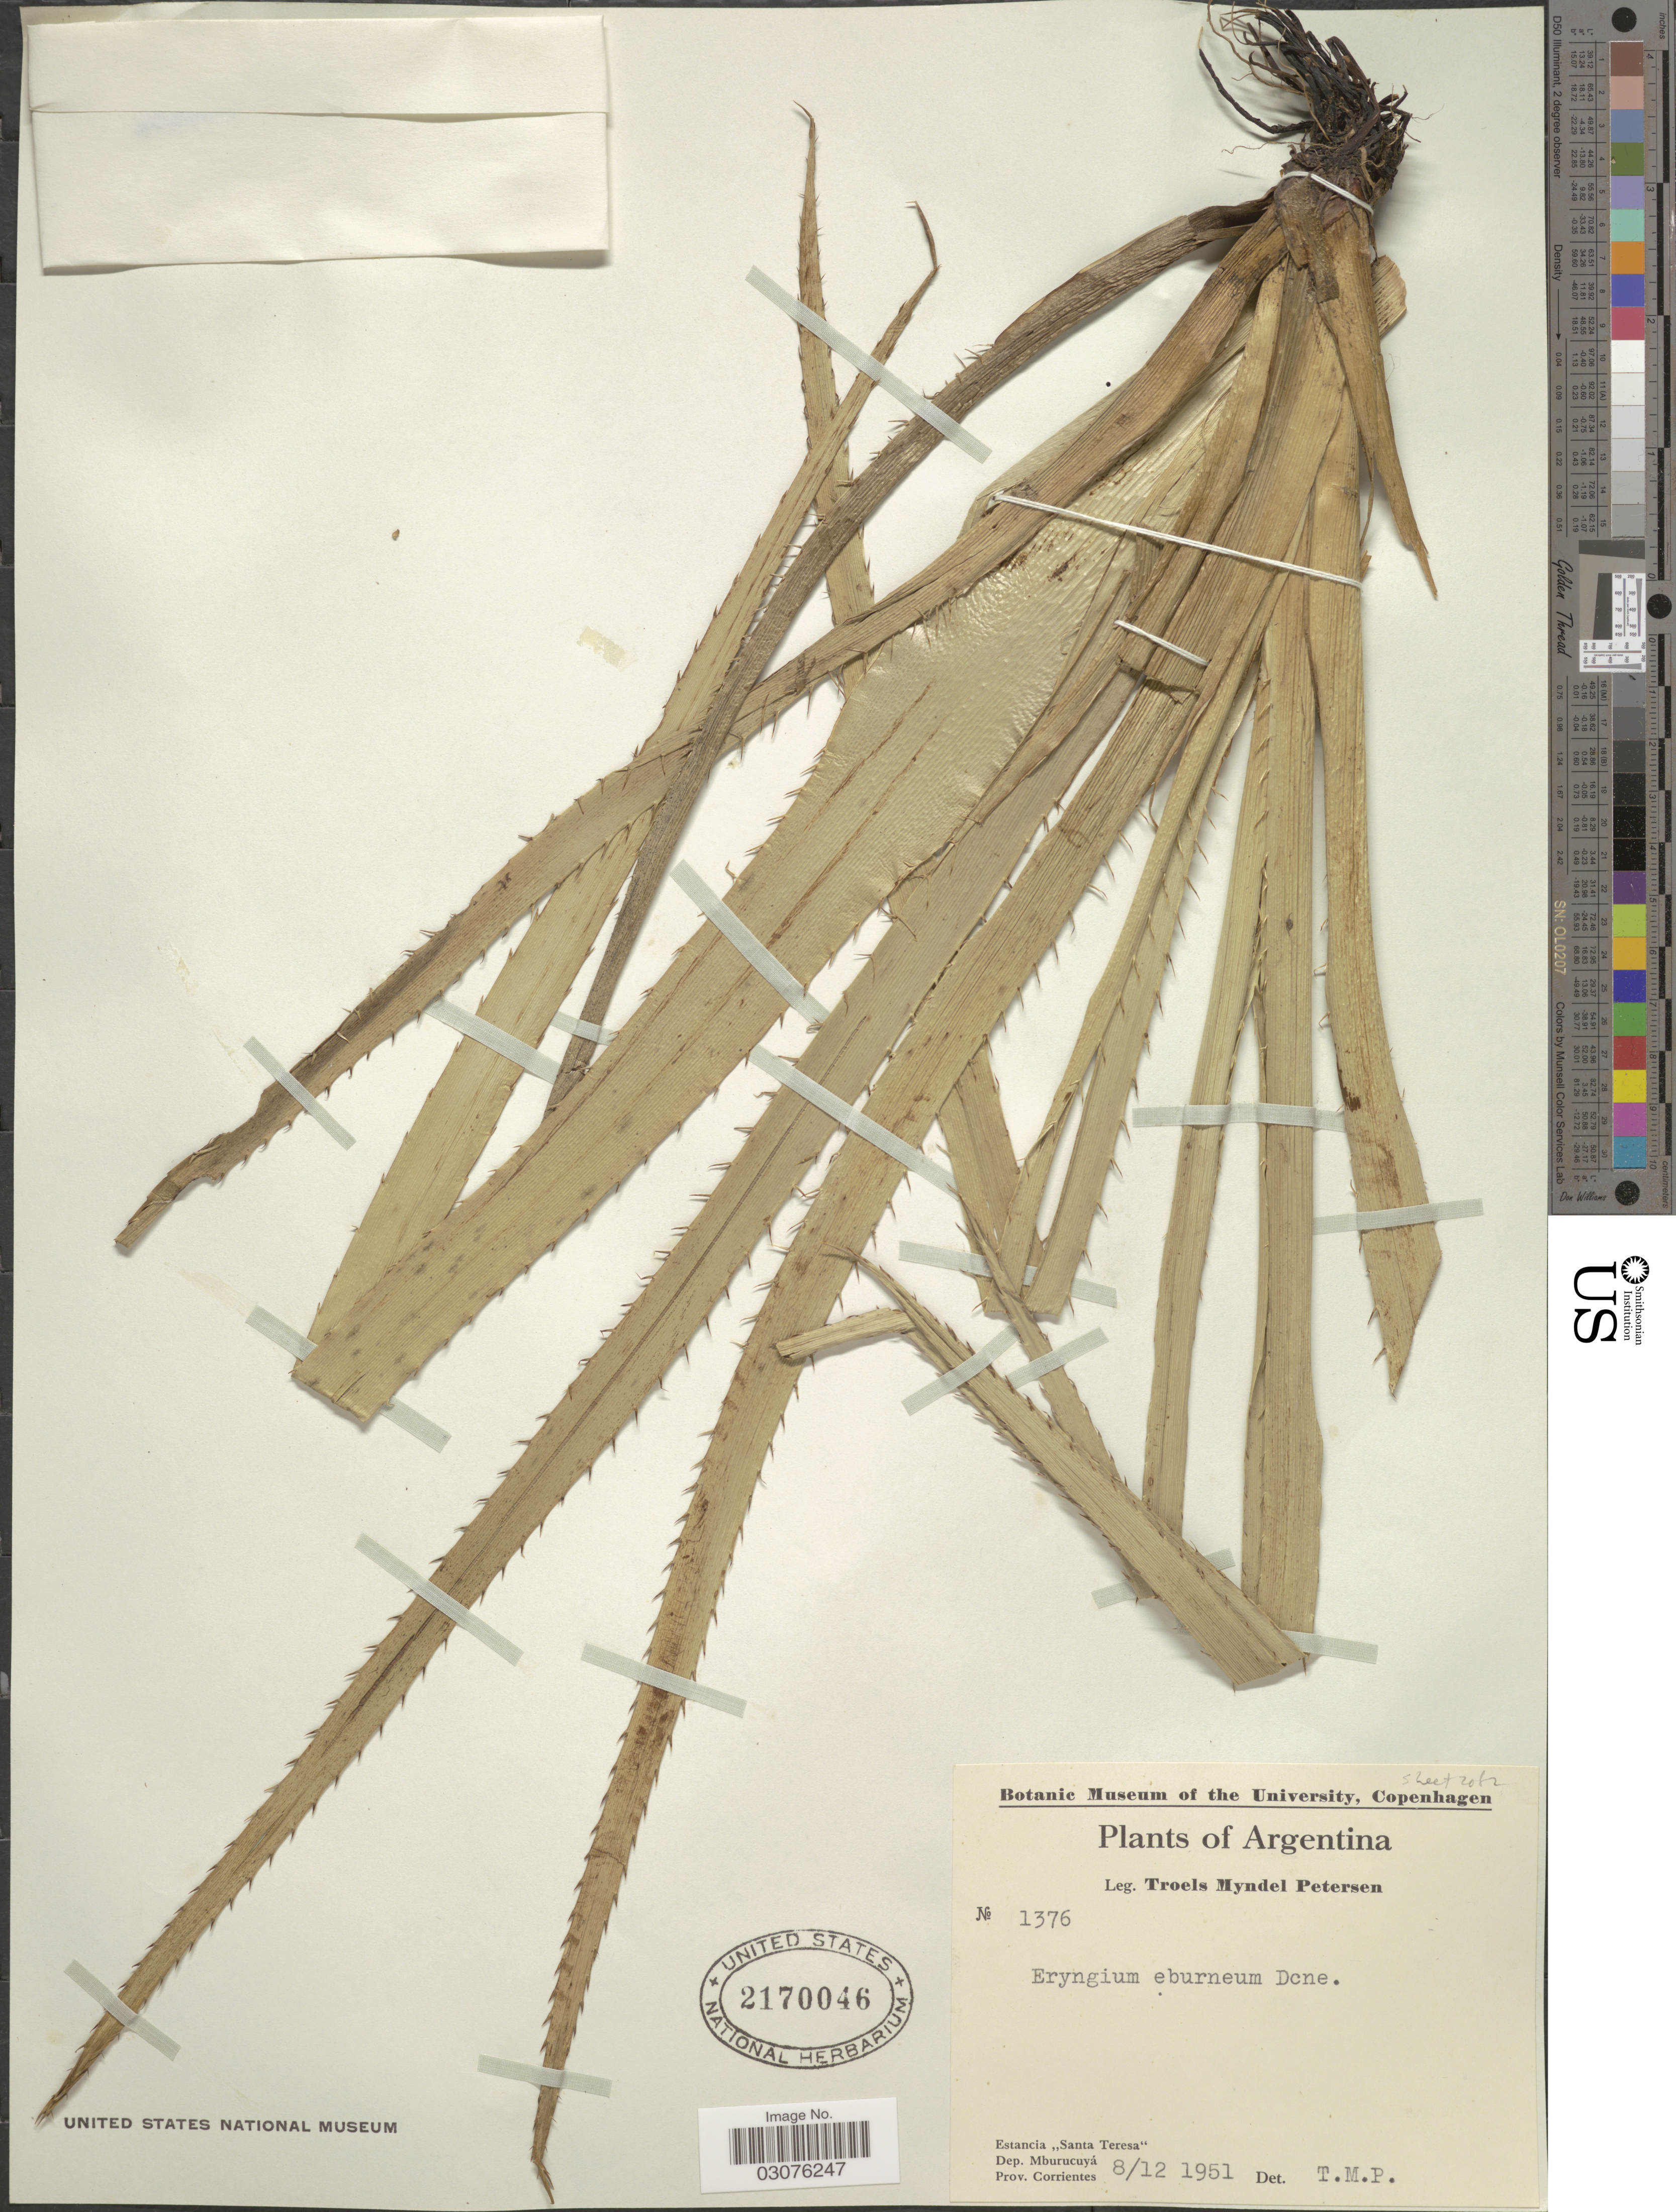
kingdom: Plantae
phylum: Tracheophyta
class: Magnoliopsida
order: Apiales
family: Apiaceae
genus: Eryngium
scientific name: Eryngium eburneum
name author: Decne.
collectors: T. Pederson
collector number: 1376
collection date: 1951-12-08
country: Argentina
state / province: Corrientes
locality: Estancia "Santa Teresa". Dep. Mburucuyá.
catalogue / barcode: US 2170046